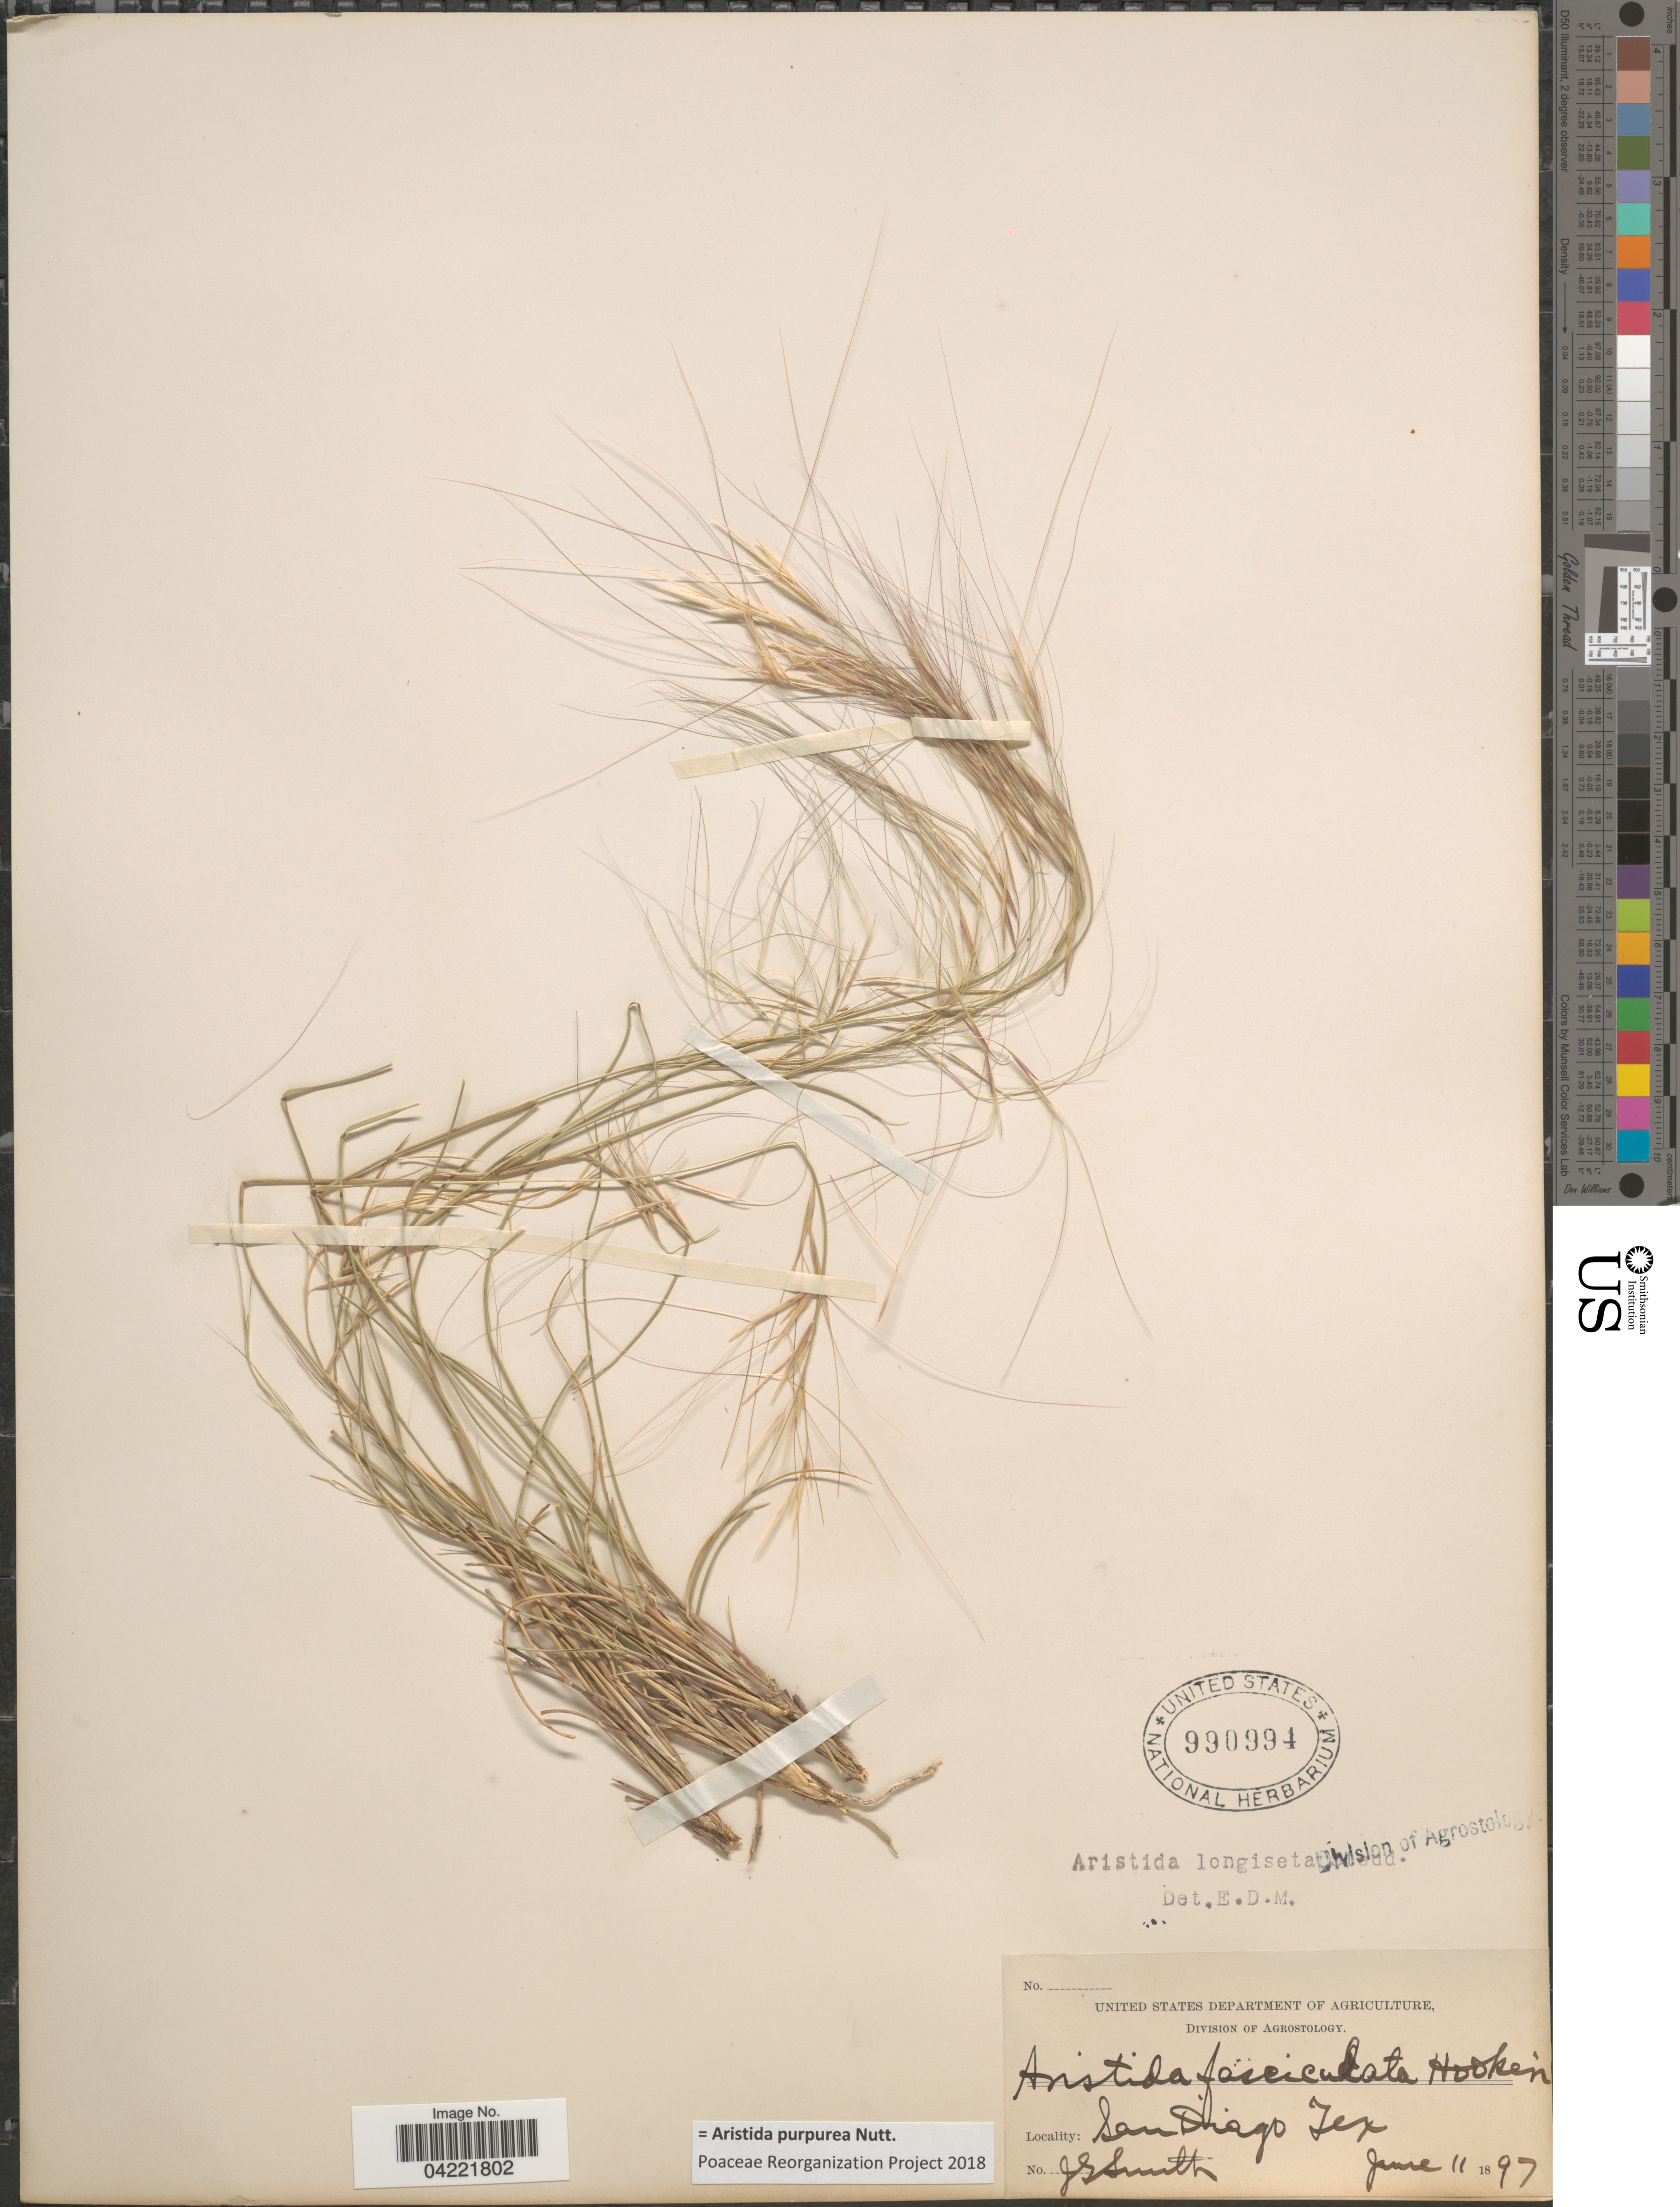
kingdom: Plantae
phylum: Tracheophyta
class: Liliopsida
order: Poales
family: Poaceae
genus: Aristida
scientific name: Aristida purpurea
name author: Nutt.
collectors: J. G. Smith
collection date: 1897-06-11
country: United States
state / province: Texas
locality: San Diego.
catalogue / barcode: US 990994